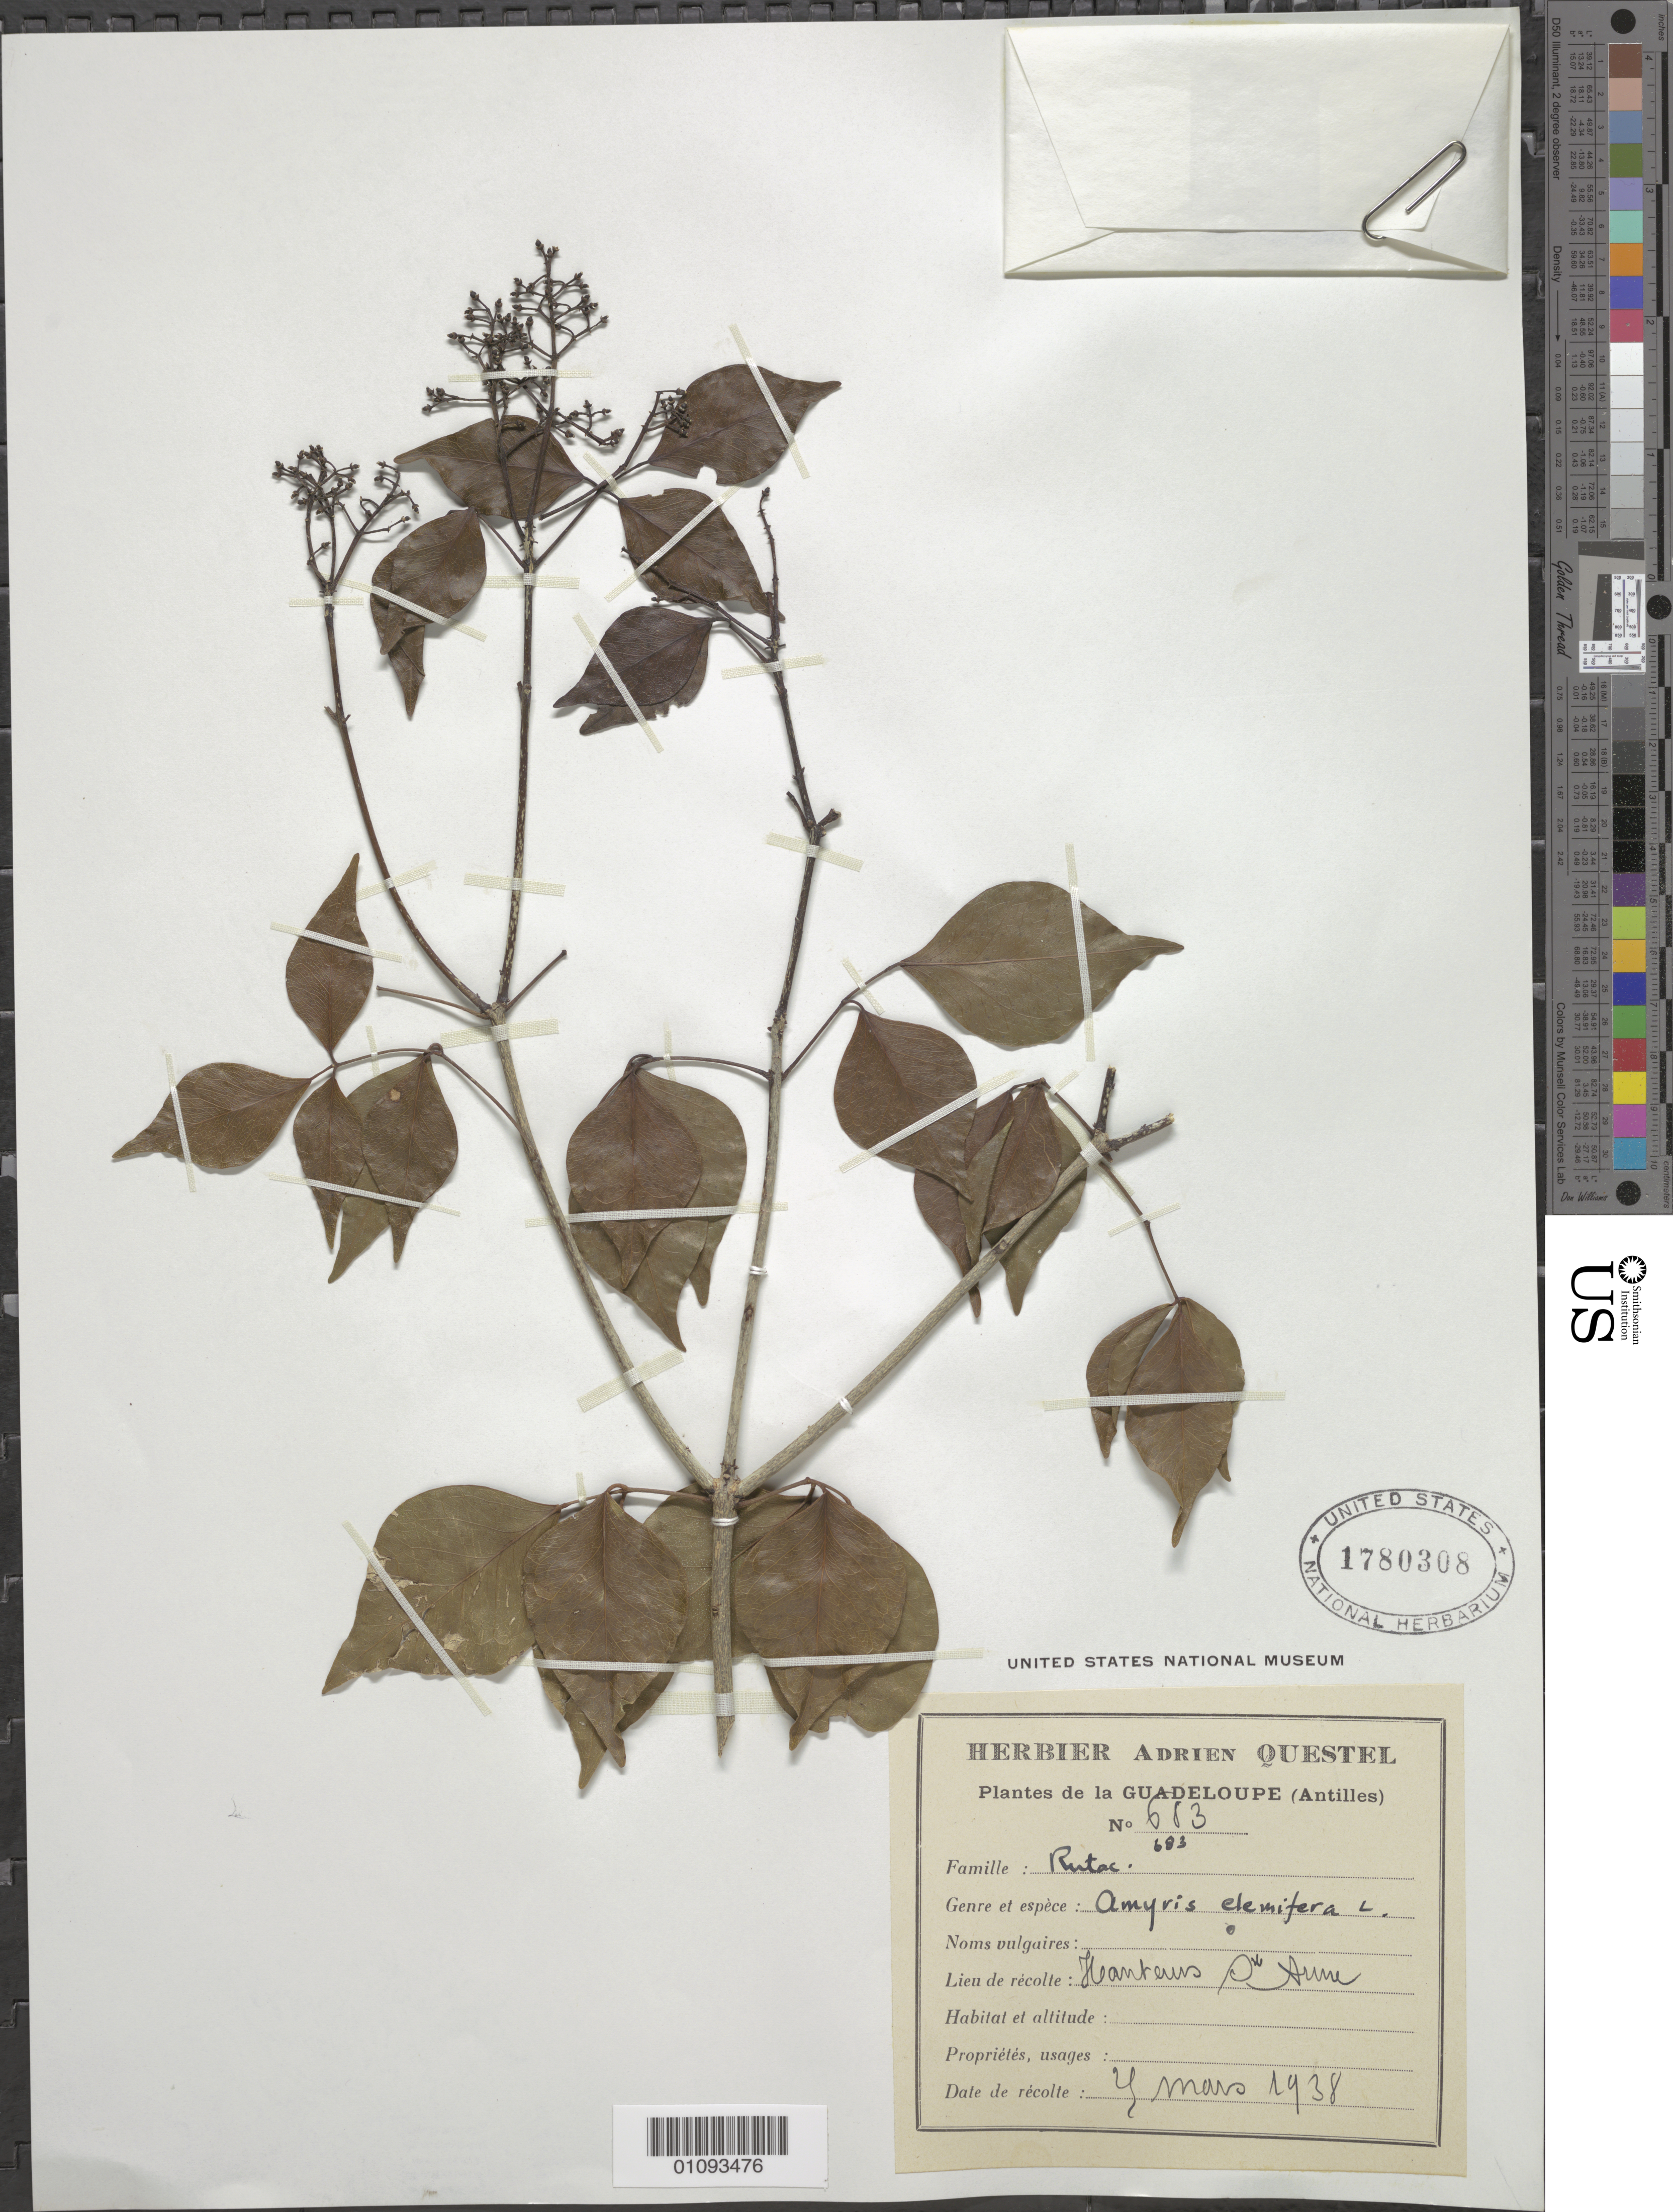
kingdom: Plantae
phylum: Tracheophyta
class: Magnoliopsida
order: Sapindales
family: Rutaceae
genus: Amyris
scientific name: Amyris elemifera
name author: L.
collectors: A. Questel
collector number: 683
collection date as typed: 04 Mar 1938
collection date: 1938-03-04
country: Guadeloupe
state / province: St. Anne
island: Basse Terre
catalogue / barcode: US 1780308